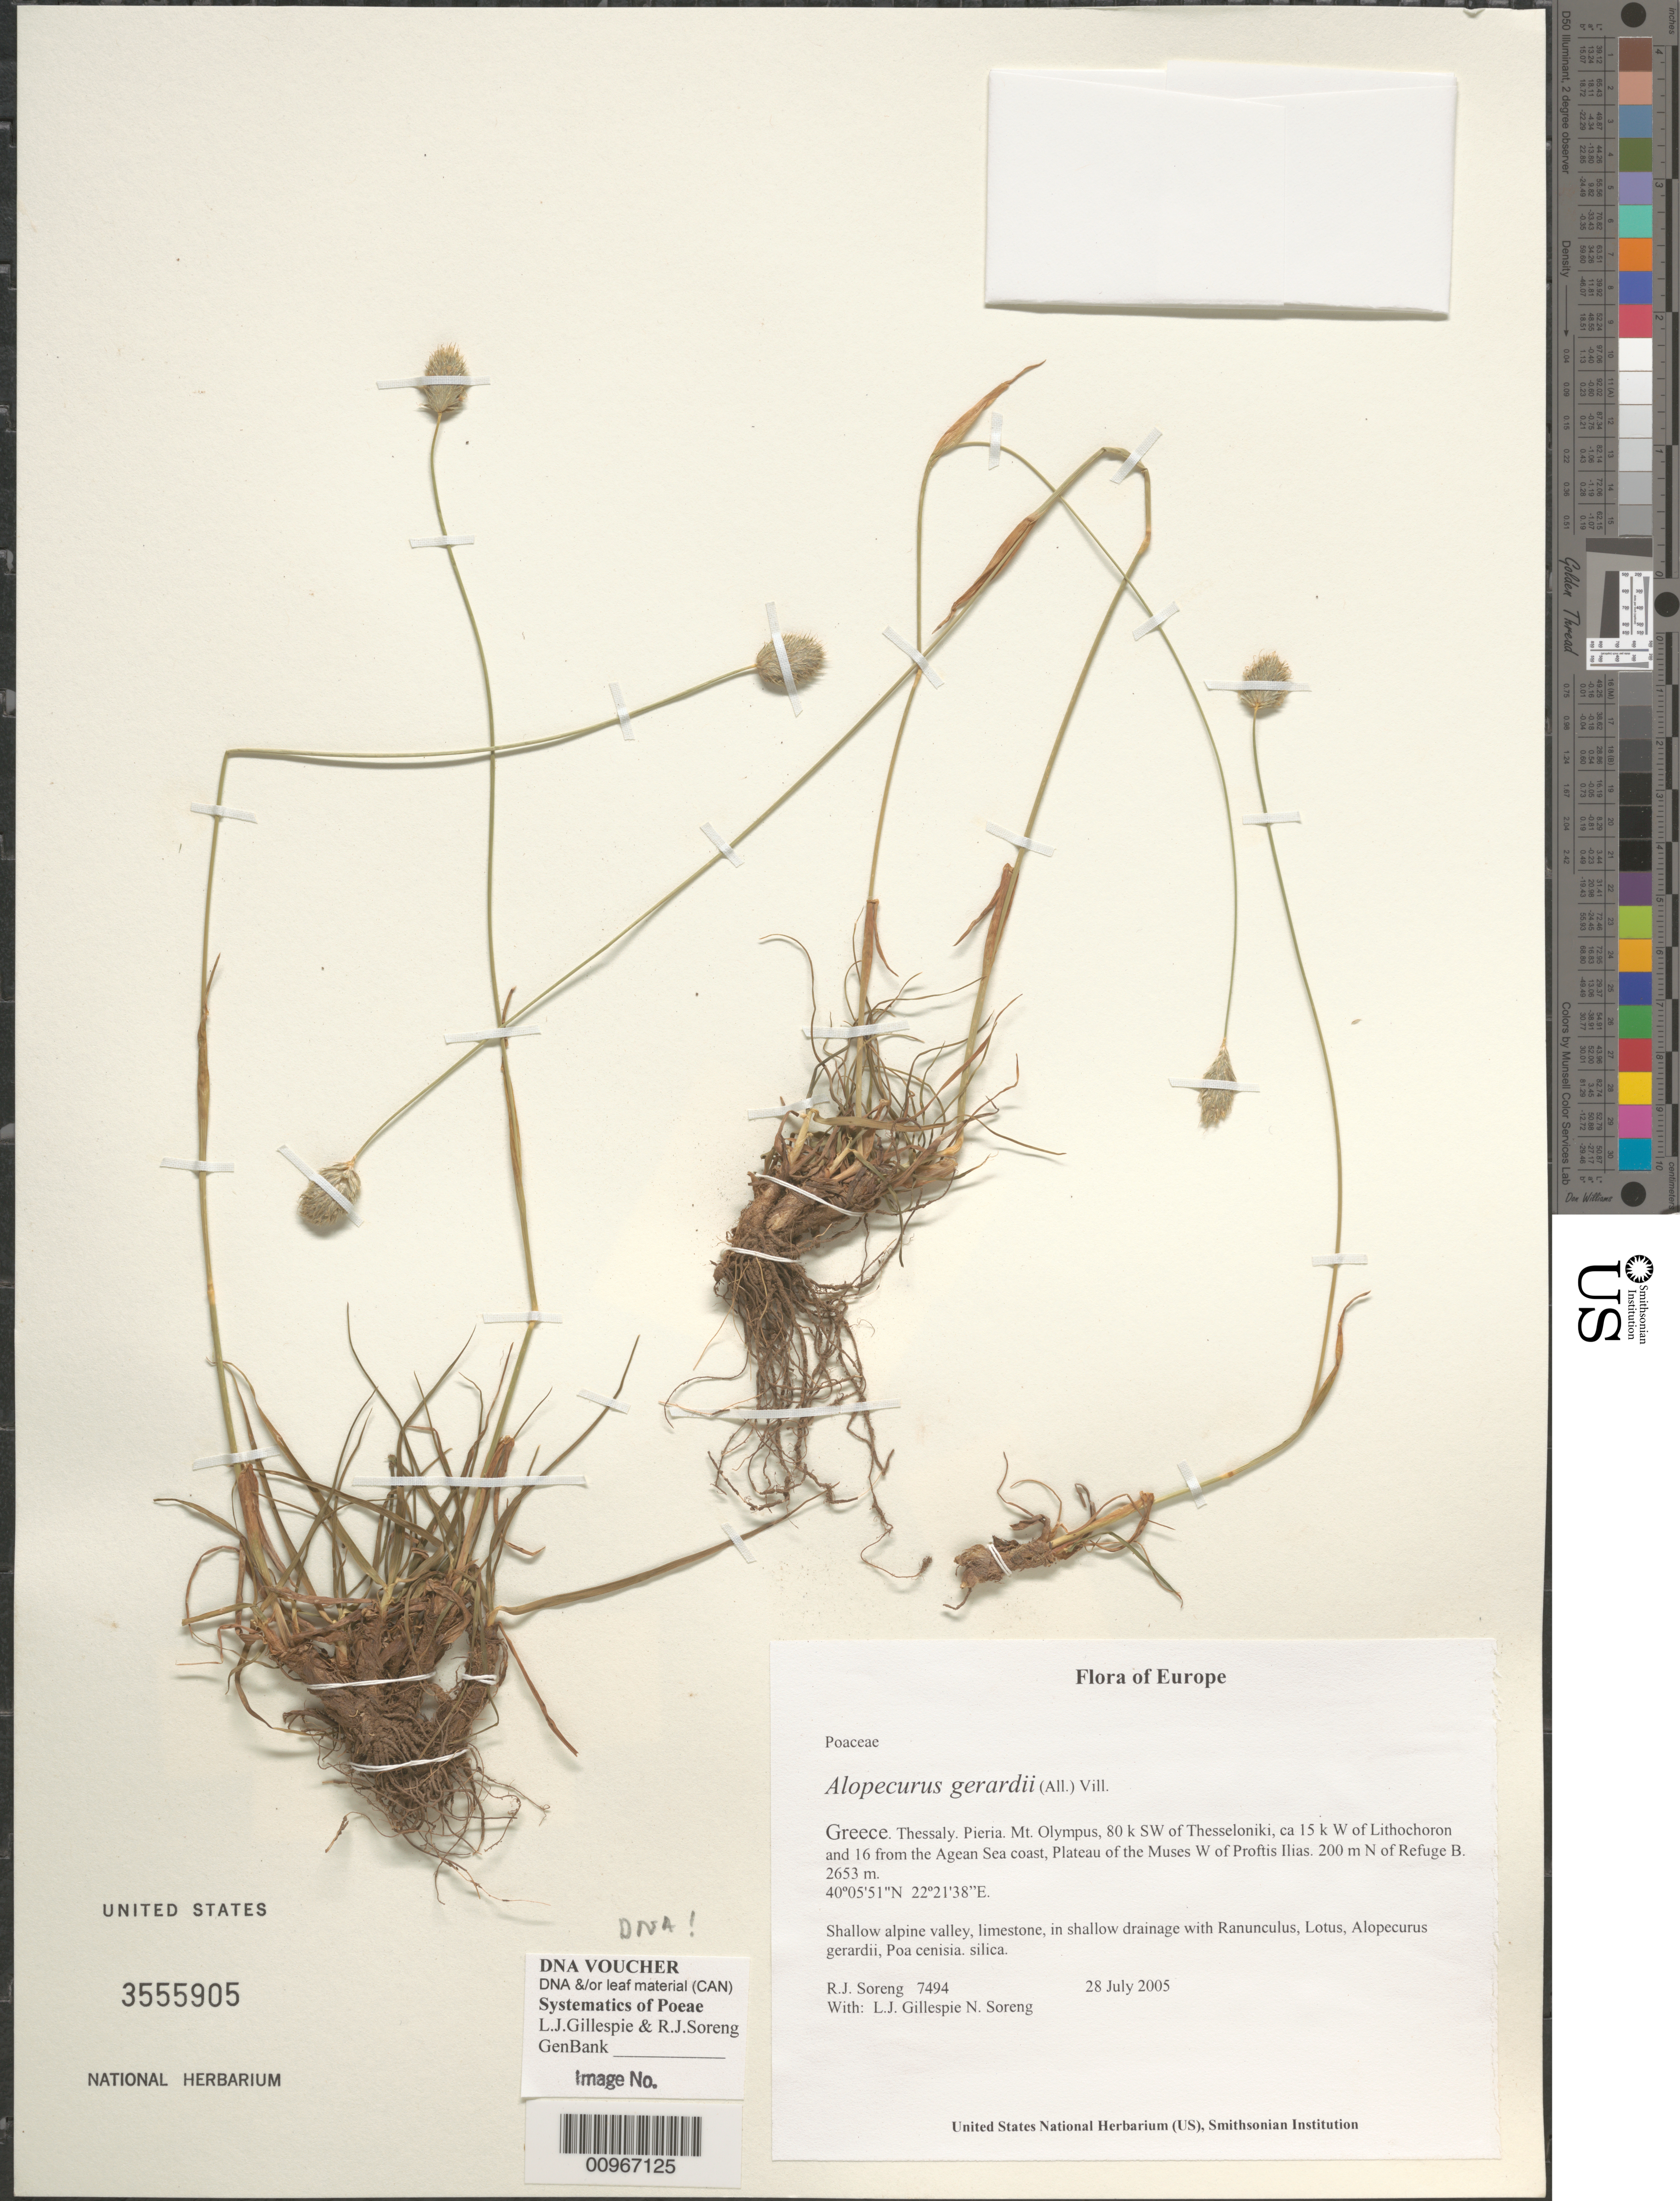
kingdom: Plantae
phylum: Tracheophyta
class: Liliopsida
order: Poales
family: Poaceae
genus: Alopecurus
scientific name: Alopecurus gerardii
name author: (All.) Vill.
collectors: R. J. Soreng, N. L. Soreng & L. J. Gillespie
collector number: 7494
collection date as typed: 28 July 2005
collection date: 2005-07-28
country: Greece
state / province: Thessaly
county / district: Pieria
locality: Mt. Olympus, 80 km SW of Thesseloniki, ca 15 km W of Lithochoron and 16 from the Agean Sea coast, Plateau of the Muses W of Proftis Ilias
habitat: Shallow alpine valley, limestone, in shallow drainage with Ranunculus, Lotus, Alopecurus gerardii, Poa cenisia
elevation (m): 2653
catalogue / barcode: US 3555905